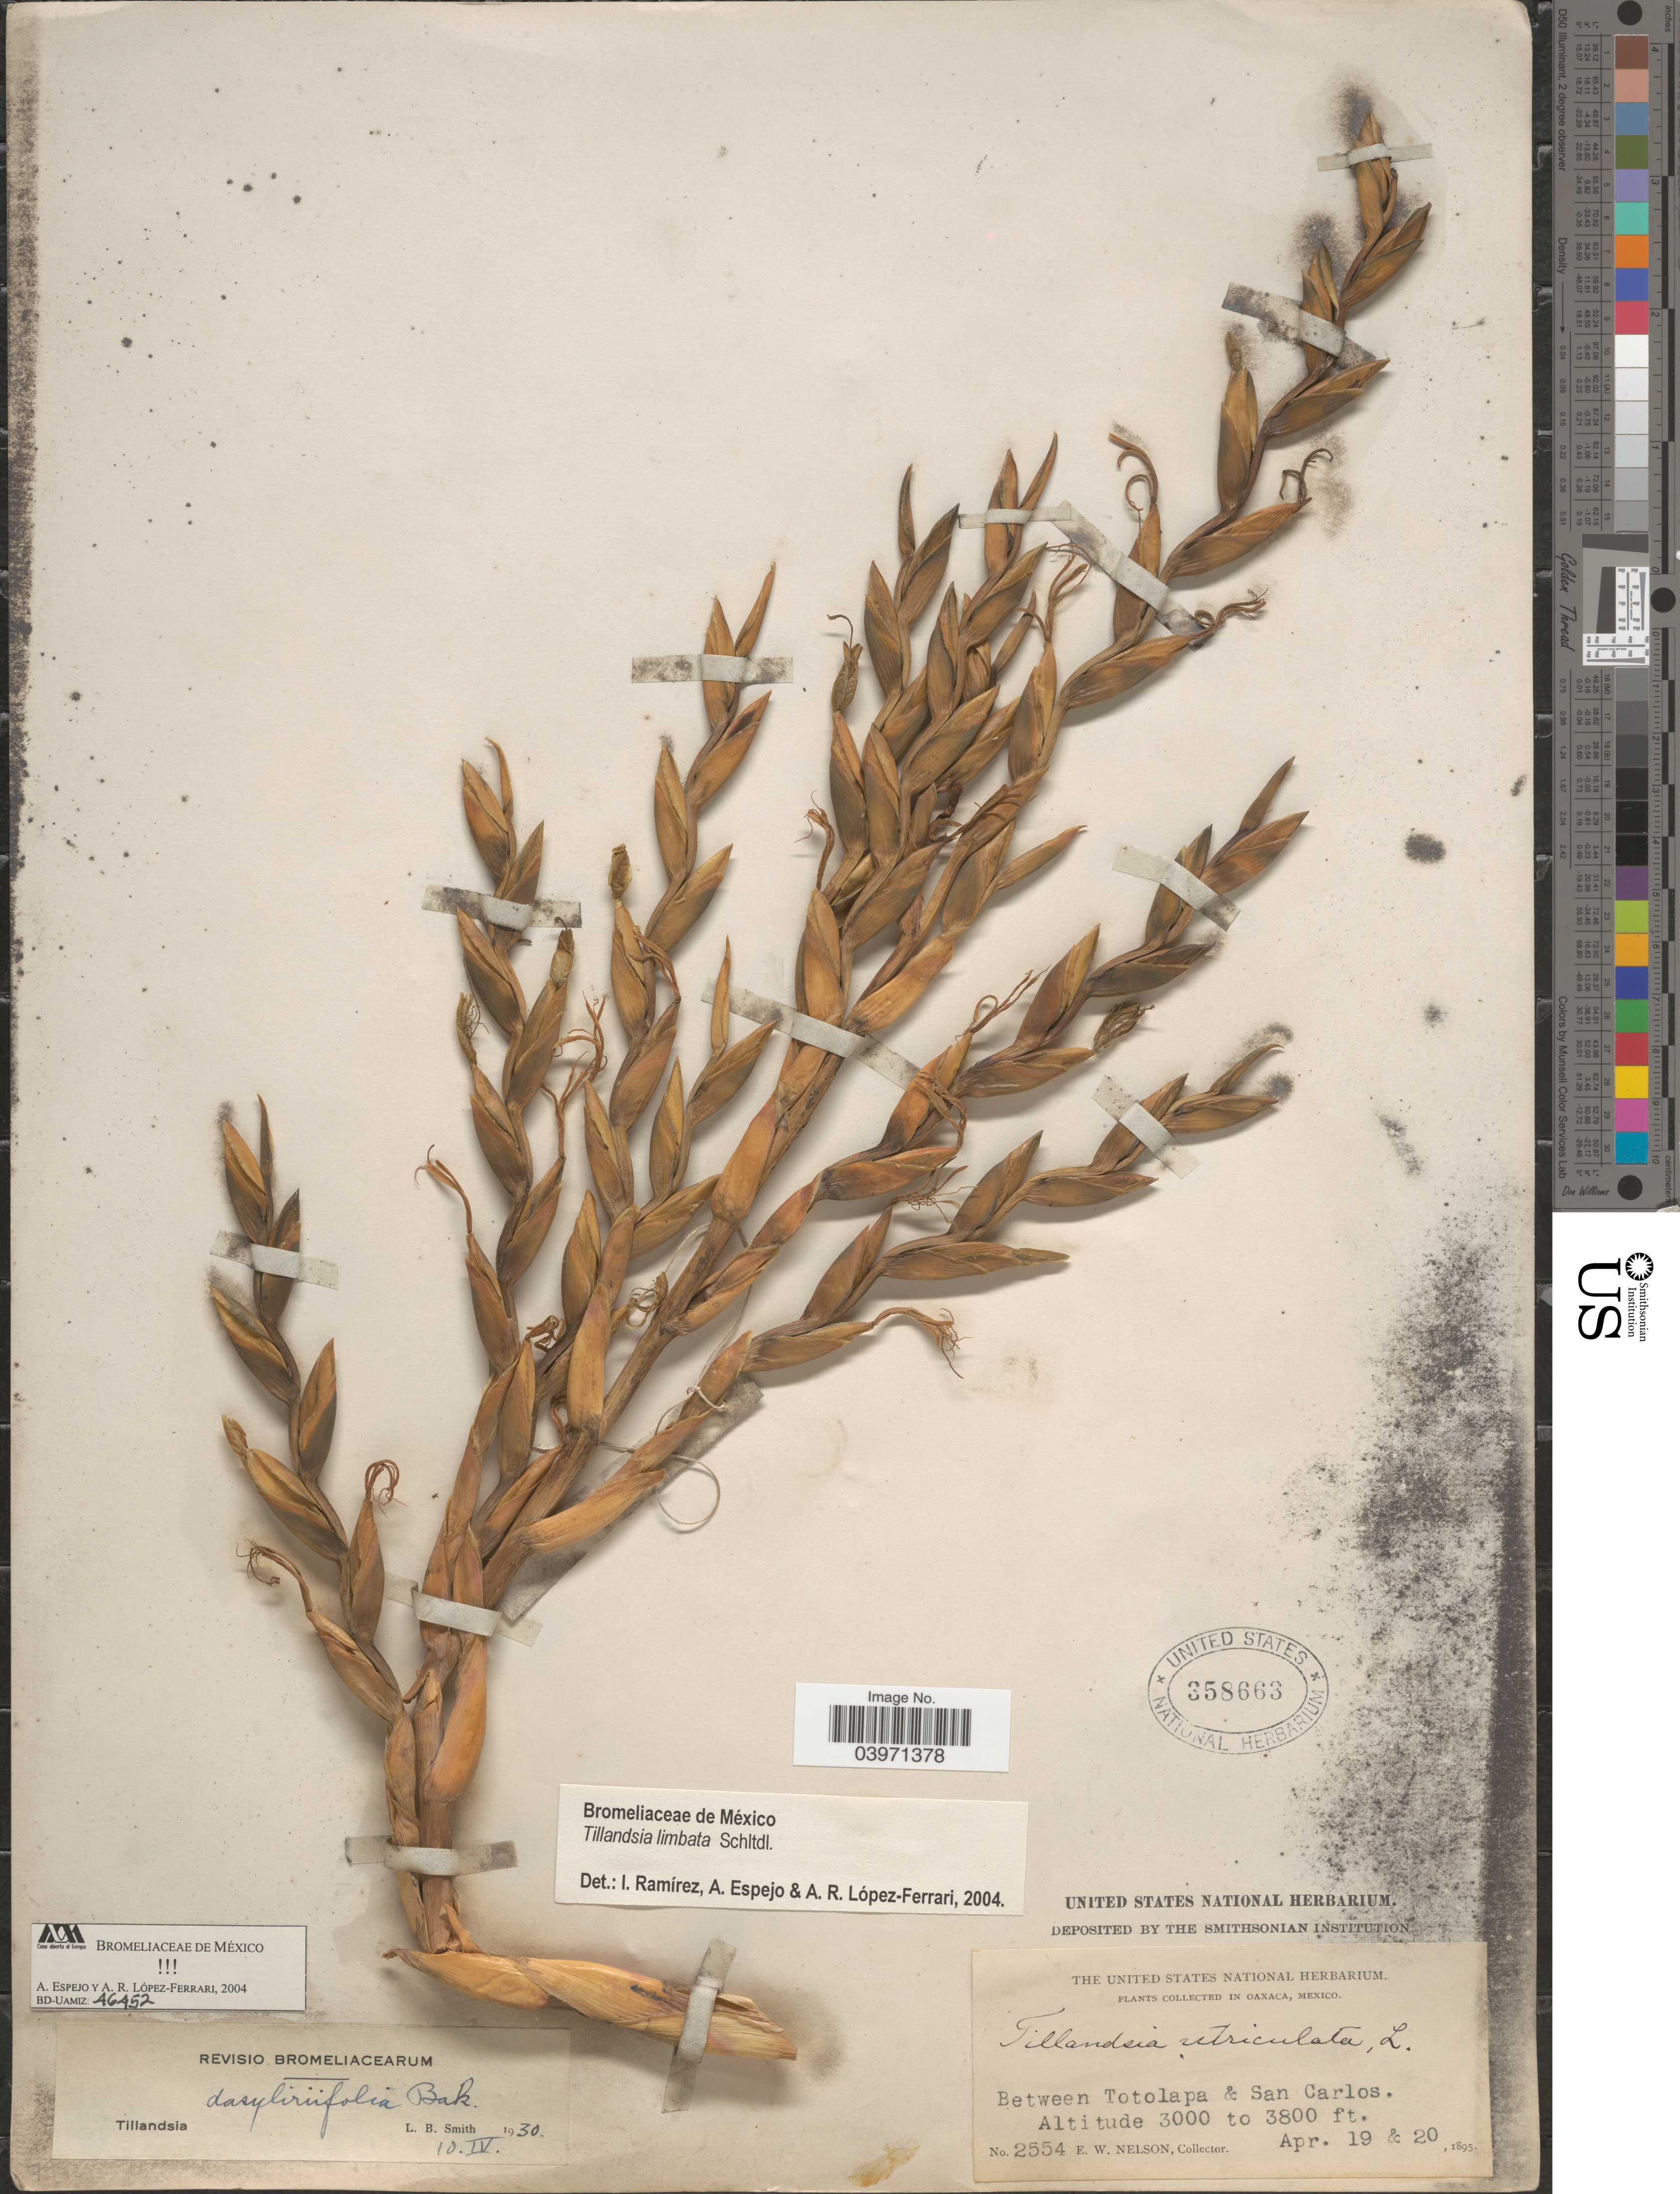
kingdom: Plantae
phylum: Tracheophyta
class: Liliopsida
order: Poales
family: Bromeliaceae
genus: Tillandsia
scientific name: Tillandsia limbata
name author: Schltdl.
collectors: E. W. Nelson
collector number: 2554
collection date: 1895-04-19/1895-04-20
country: Mexico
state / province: Oaxaca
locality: Between Totolapa & San Carlos.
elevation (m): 914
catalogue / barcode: US 358663